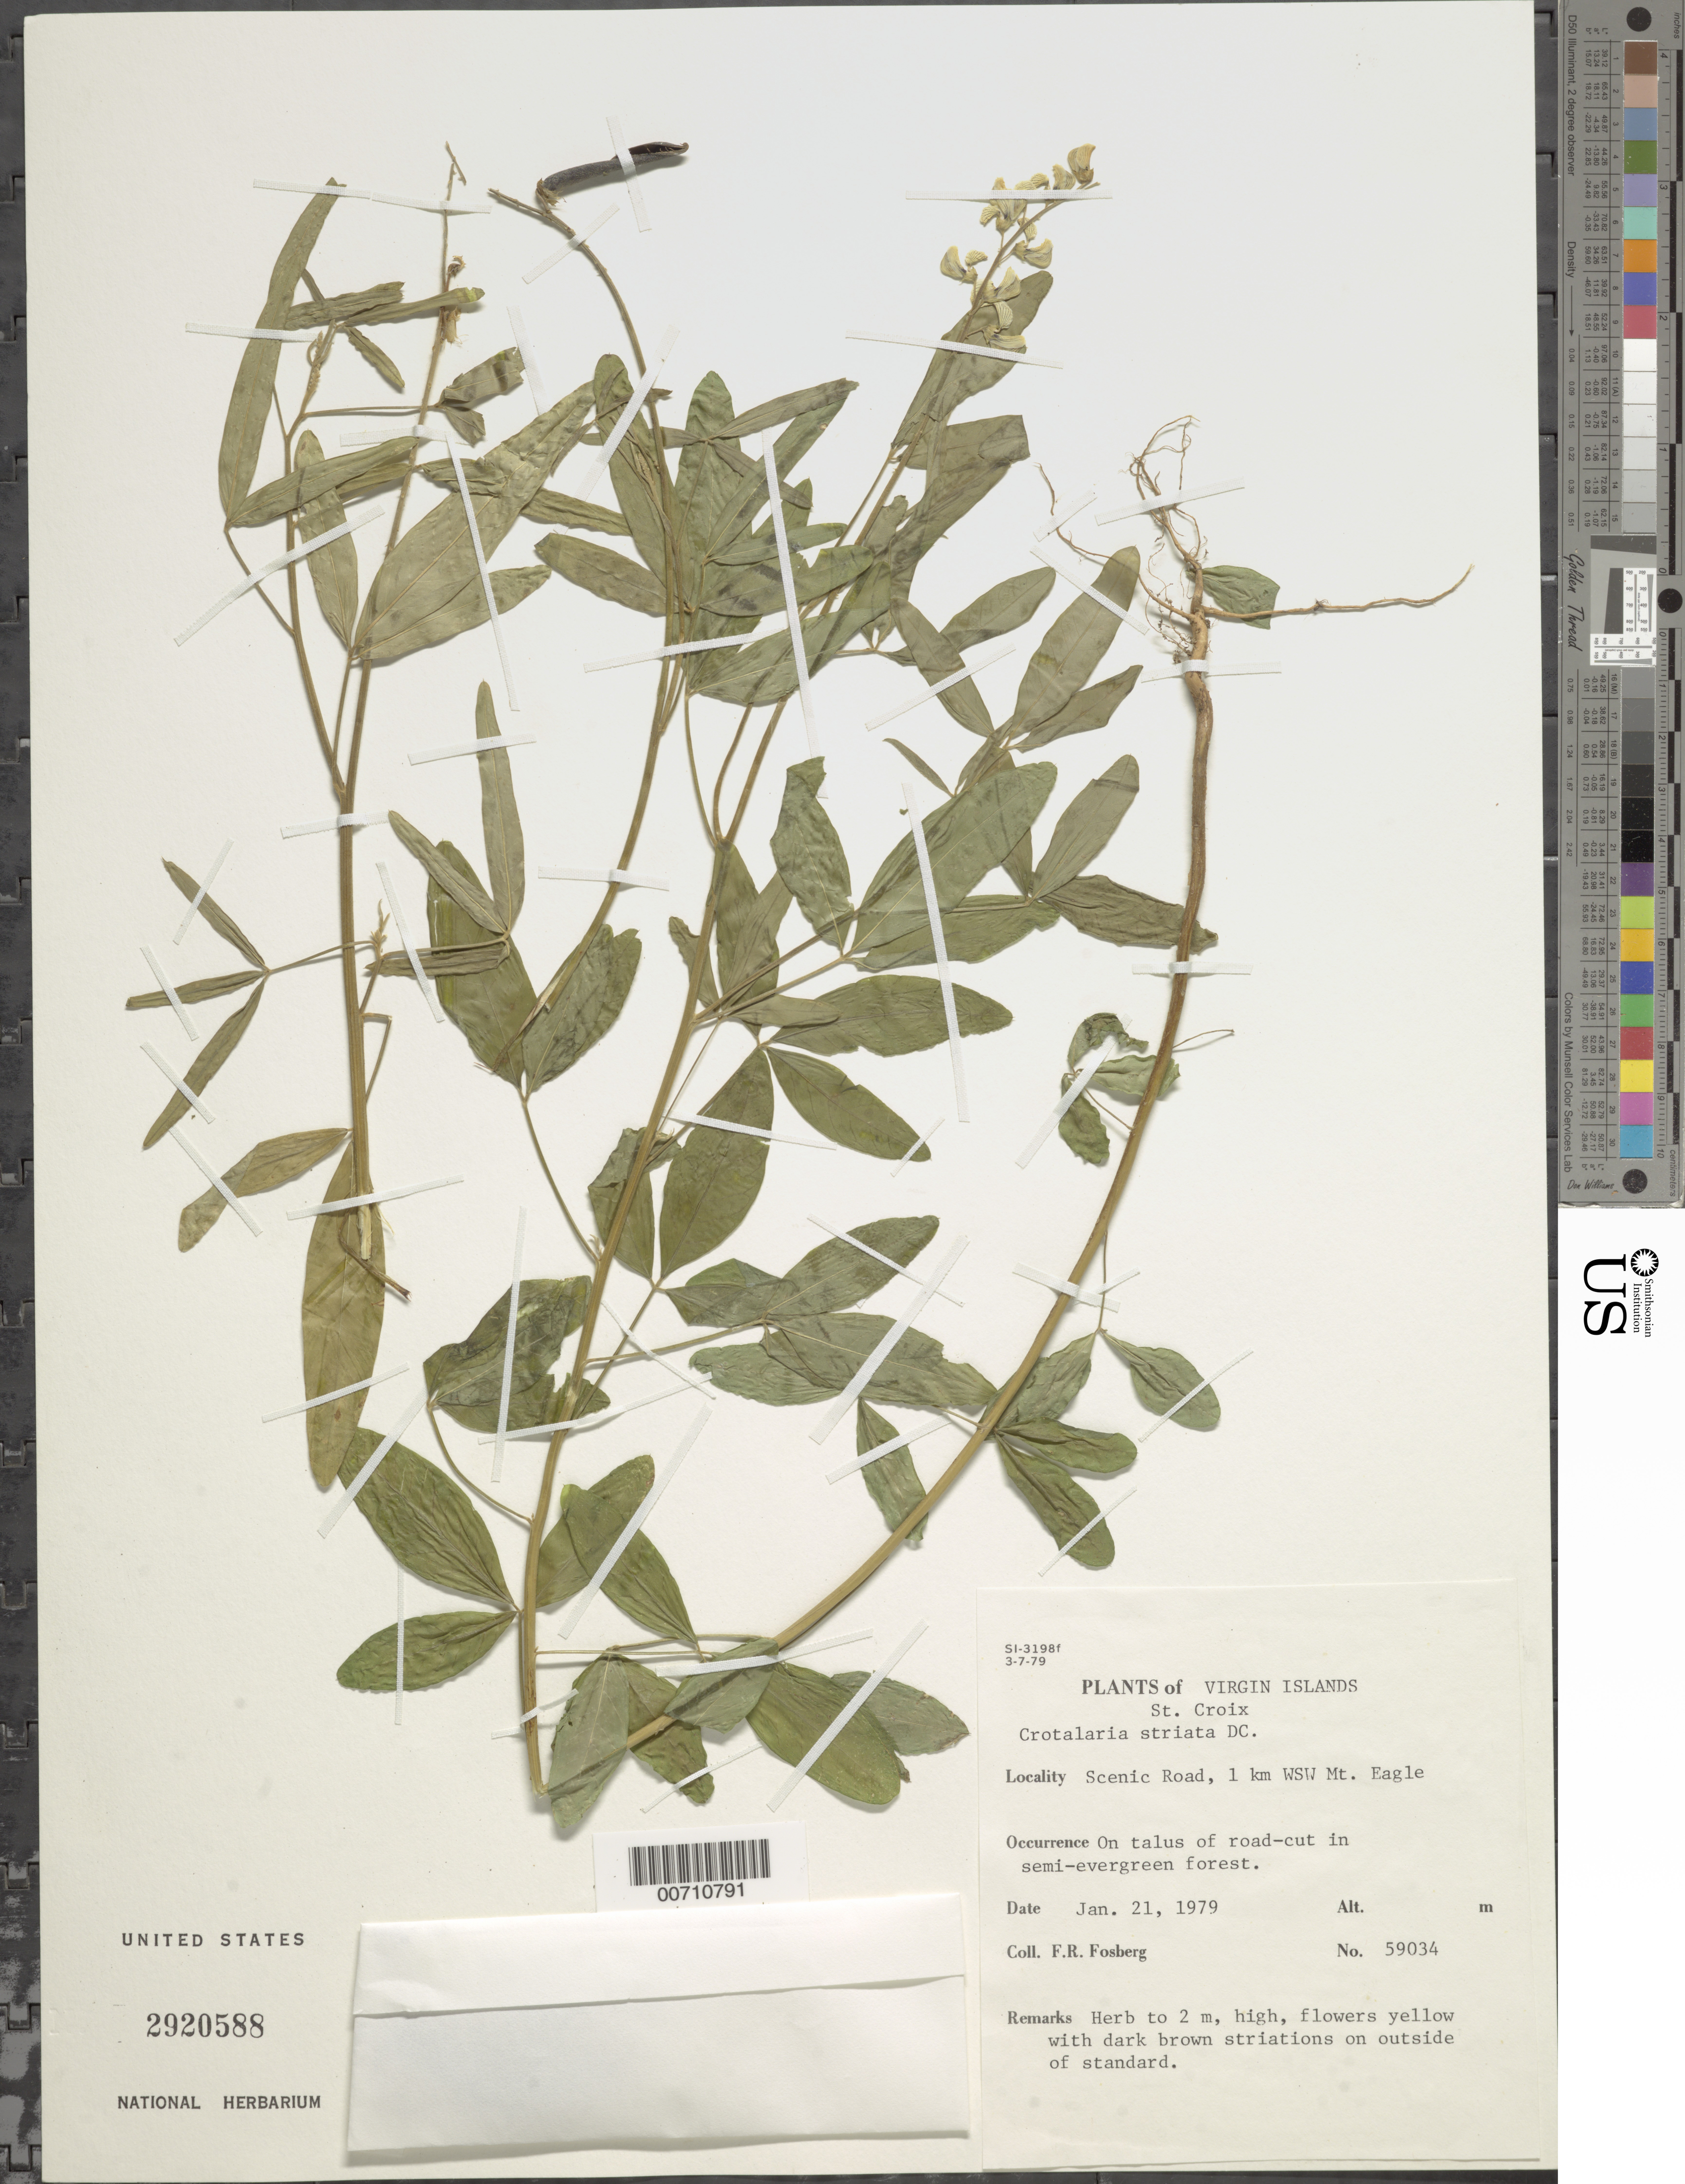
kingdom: Plantae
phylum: Tracheophyta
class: Magnoliopsida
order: Fabales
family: Fabaceae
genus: Crotalaria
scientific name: Crotalaria striata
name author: DC.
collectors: F. R. Fosberg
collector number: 59034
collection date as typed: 21 Jan 1979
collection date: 1979-01-21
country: U.S. Virgin Islands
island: St. Croix Island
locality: Mt. Eagle, 1 km WSW of, Scenic Rd.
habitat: On talus of road-cut in semi-evergreen forest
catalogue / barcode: US 2920588